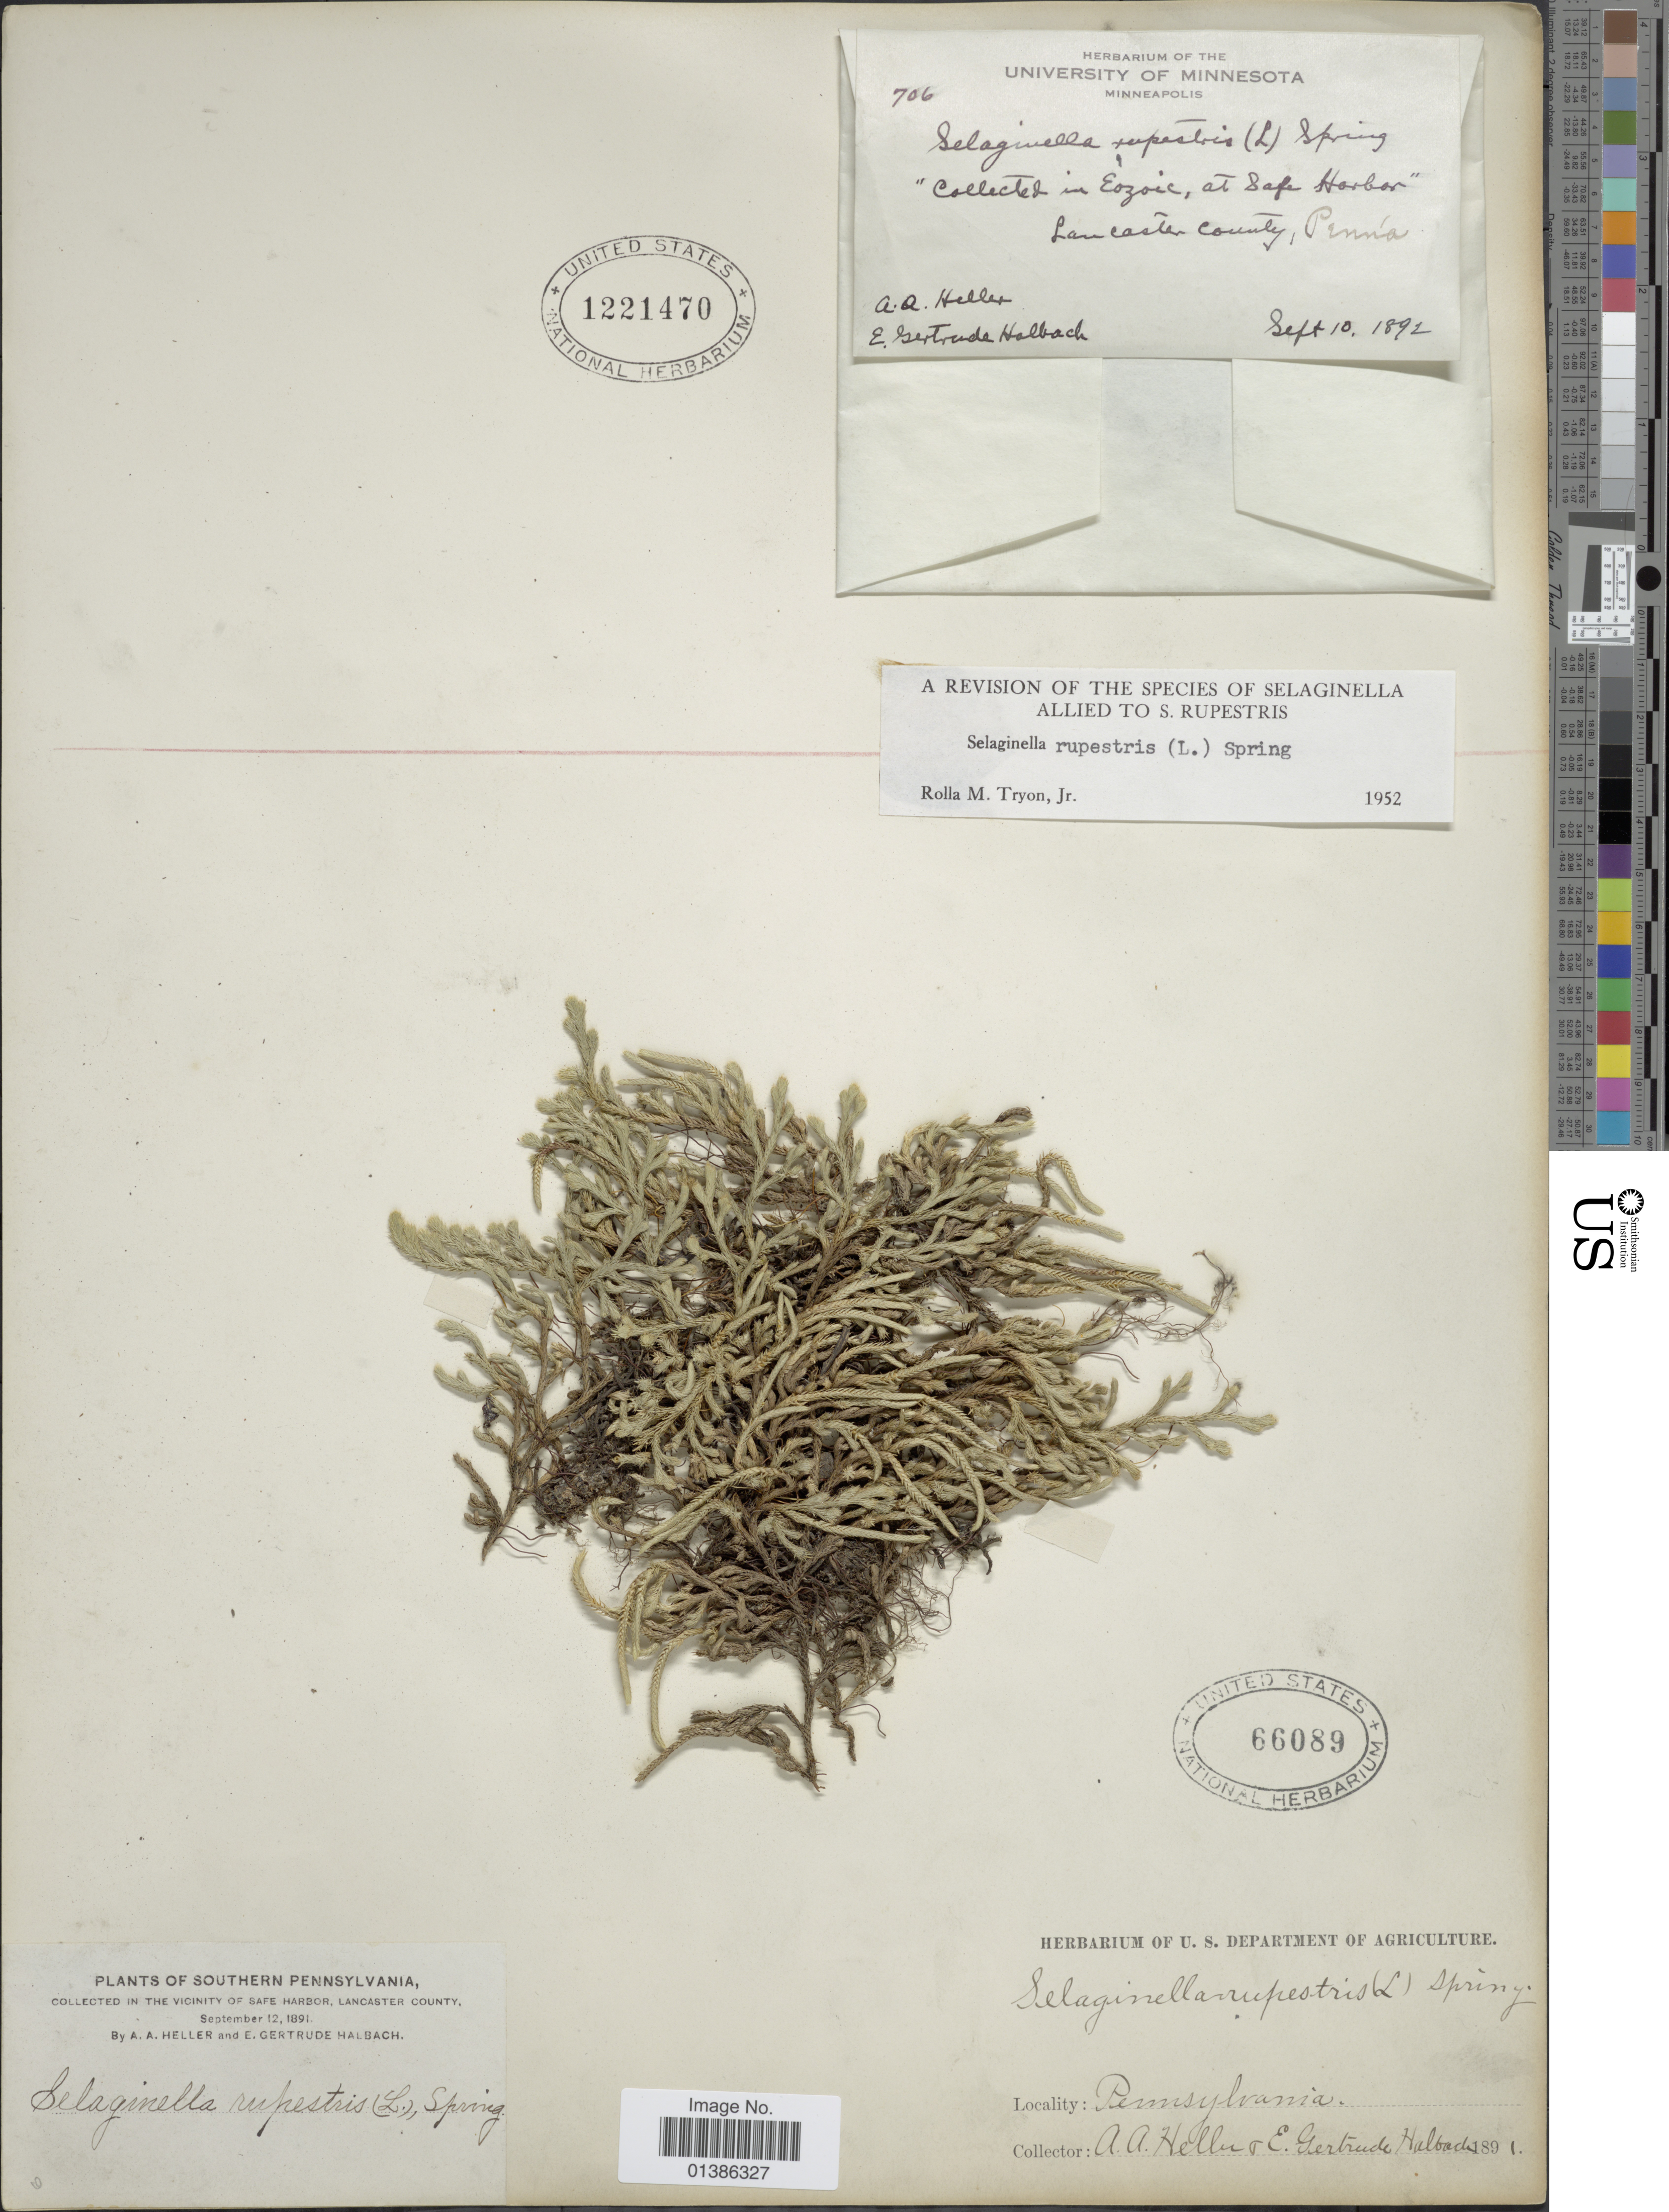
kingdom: Plantae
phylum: Tracheophyta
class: Lycopodiopsida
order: Selaginellales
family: Selaginellaceae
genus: Selaginella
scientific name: Selaginella rupestris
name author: (L.) Spring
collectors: A. A. Heller & E. G. Halbach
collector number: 706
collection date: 1892-09-10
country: United States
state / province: Pennsylvania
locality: In Eozoic, at Safe Harbor, Lancaster County.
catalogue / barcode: US 1221470-2